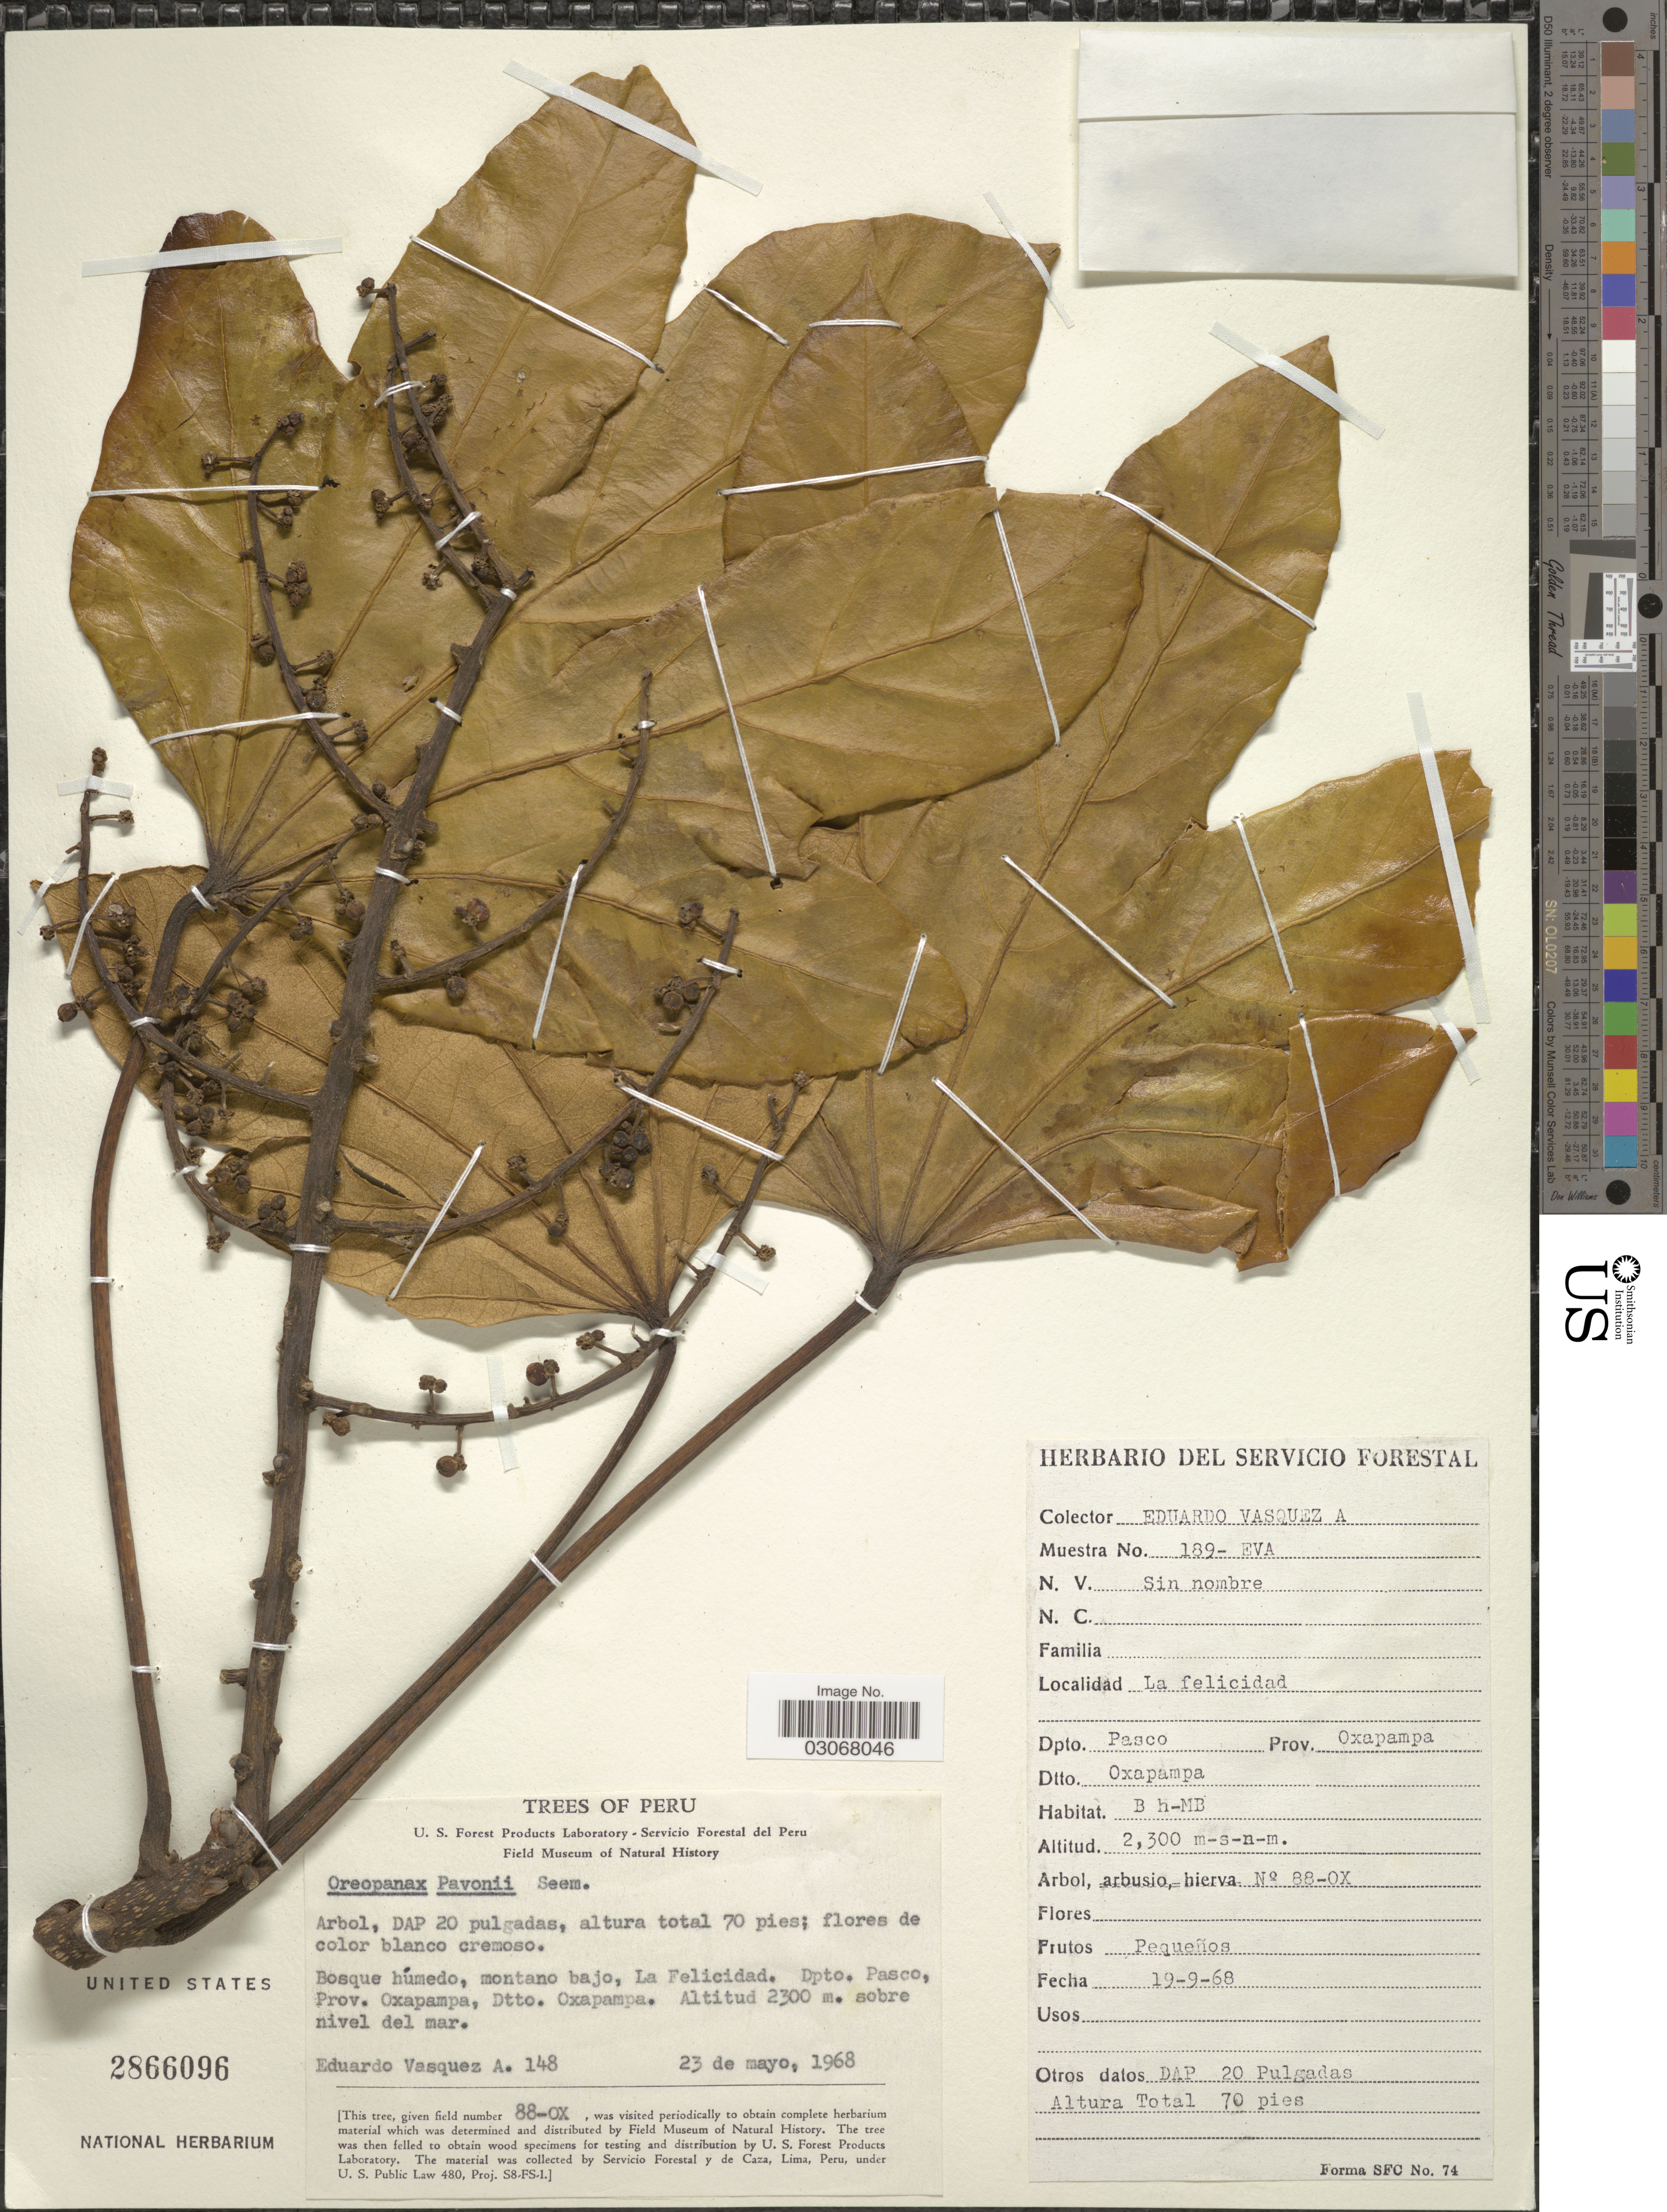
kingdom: Plantae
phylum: Tracheophyta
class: Magnoliopsida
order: Apiales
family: Araliaceae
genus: Oreopanax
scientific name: Oreopanax pavonii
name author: Seem.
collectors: E. Vasquez A.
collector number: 148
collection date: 1968-05-23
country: Peru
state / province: Pasco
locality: La Felicidad. Dpto. Pasco, Prov. Oxapampa, Dtto. Oxapampa.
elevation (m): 2300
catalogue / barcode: US 2866096